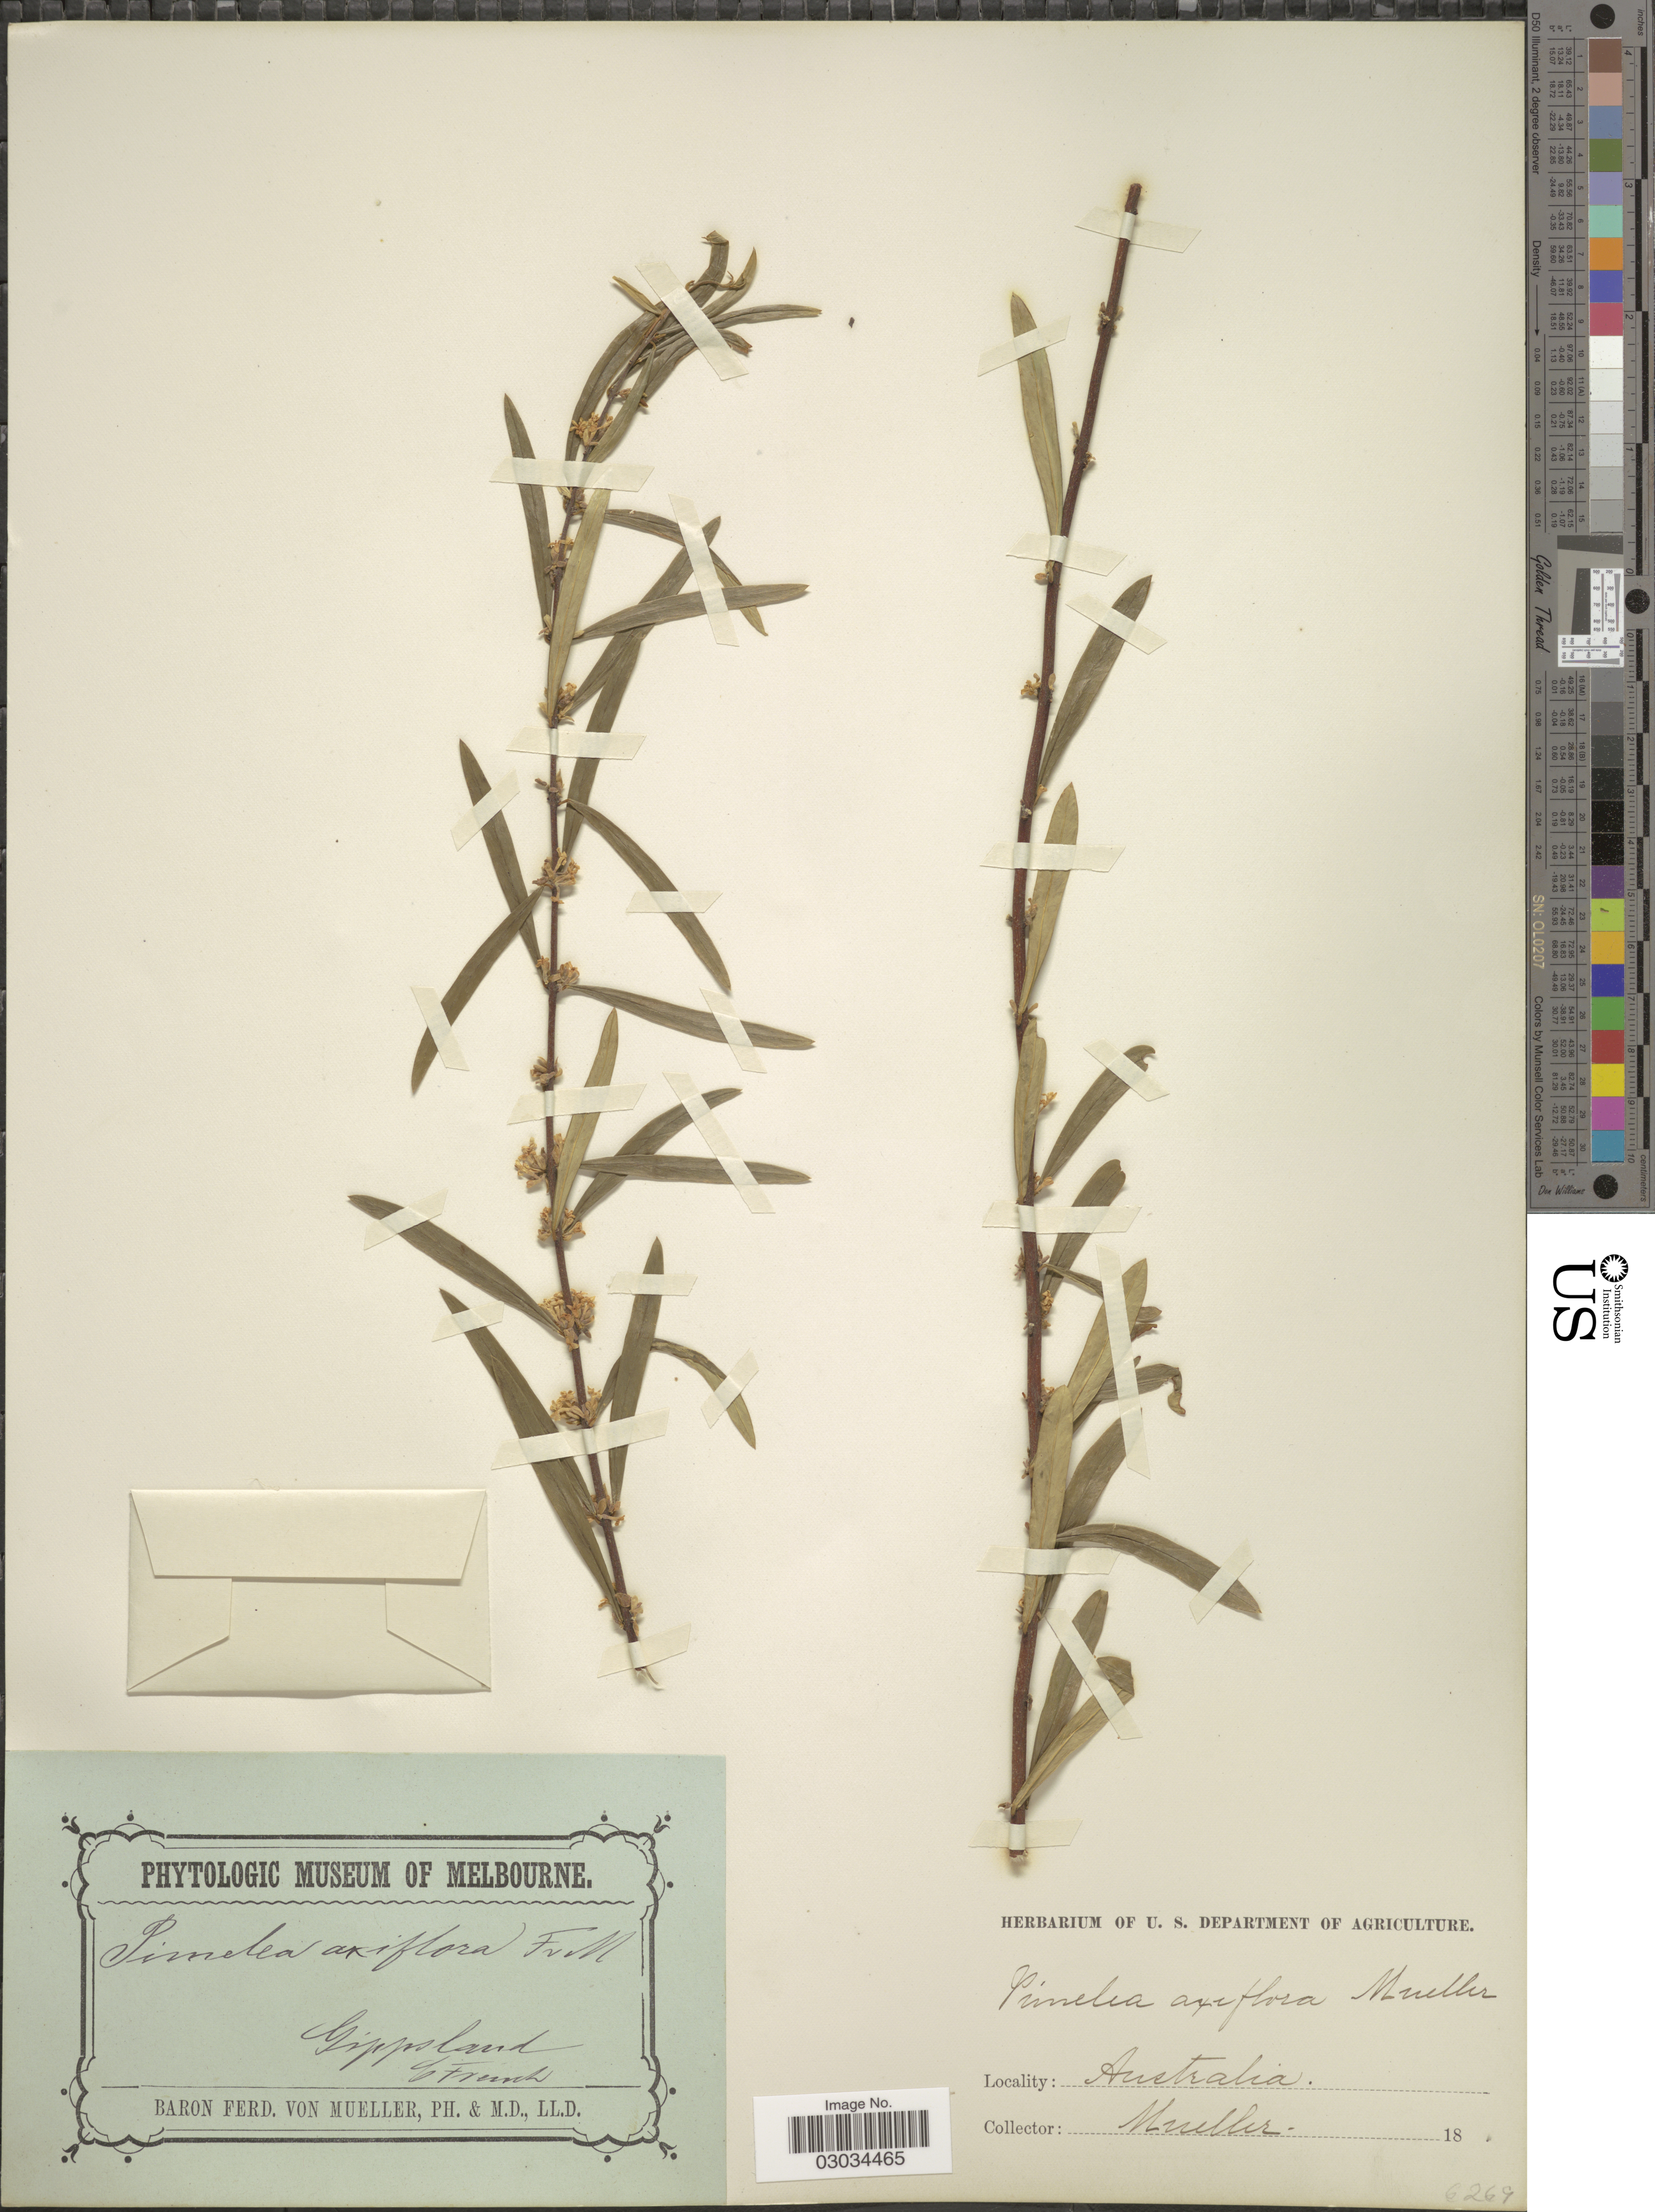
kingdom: Plantae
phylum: Tracheophyta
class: Magnoliopsida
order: Malvales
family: Thymelaeaceae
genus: Pimelea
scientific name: Pimelea axiflora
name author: F. Muell. ex Meisn.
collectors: C. French & F. Mueller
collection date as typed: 18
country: Australia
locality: Gippsland.